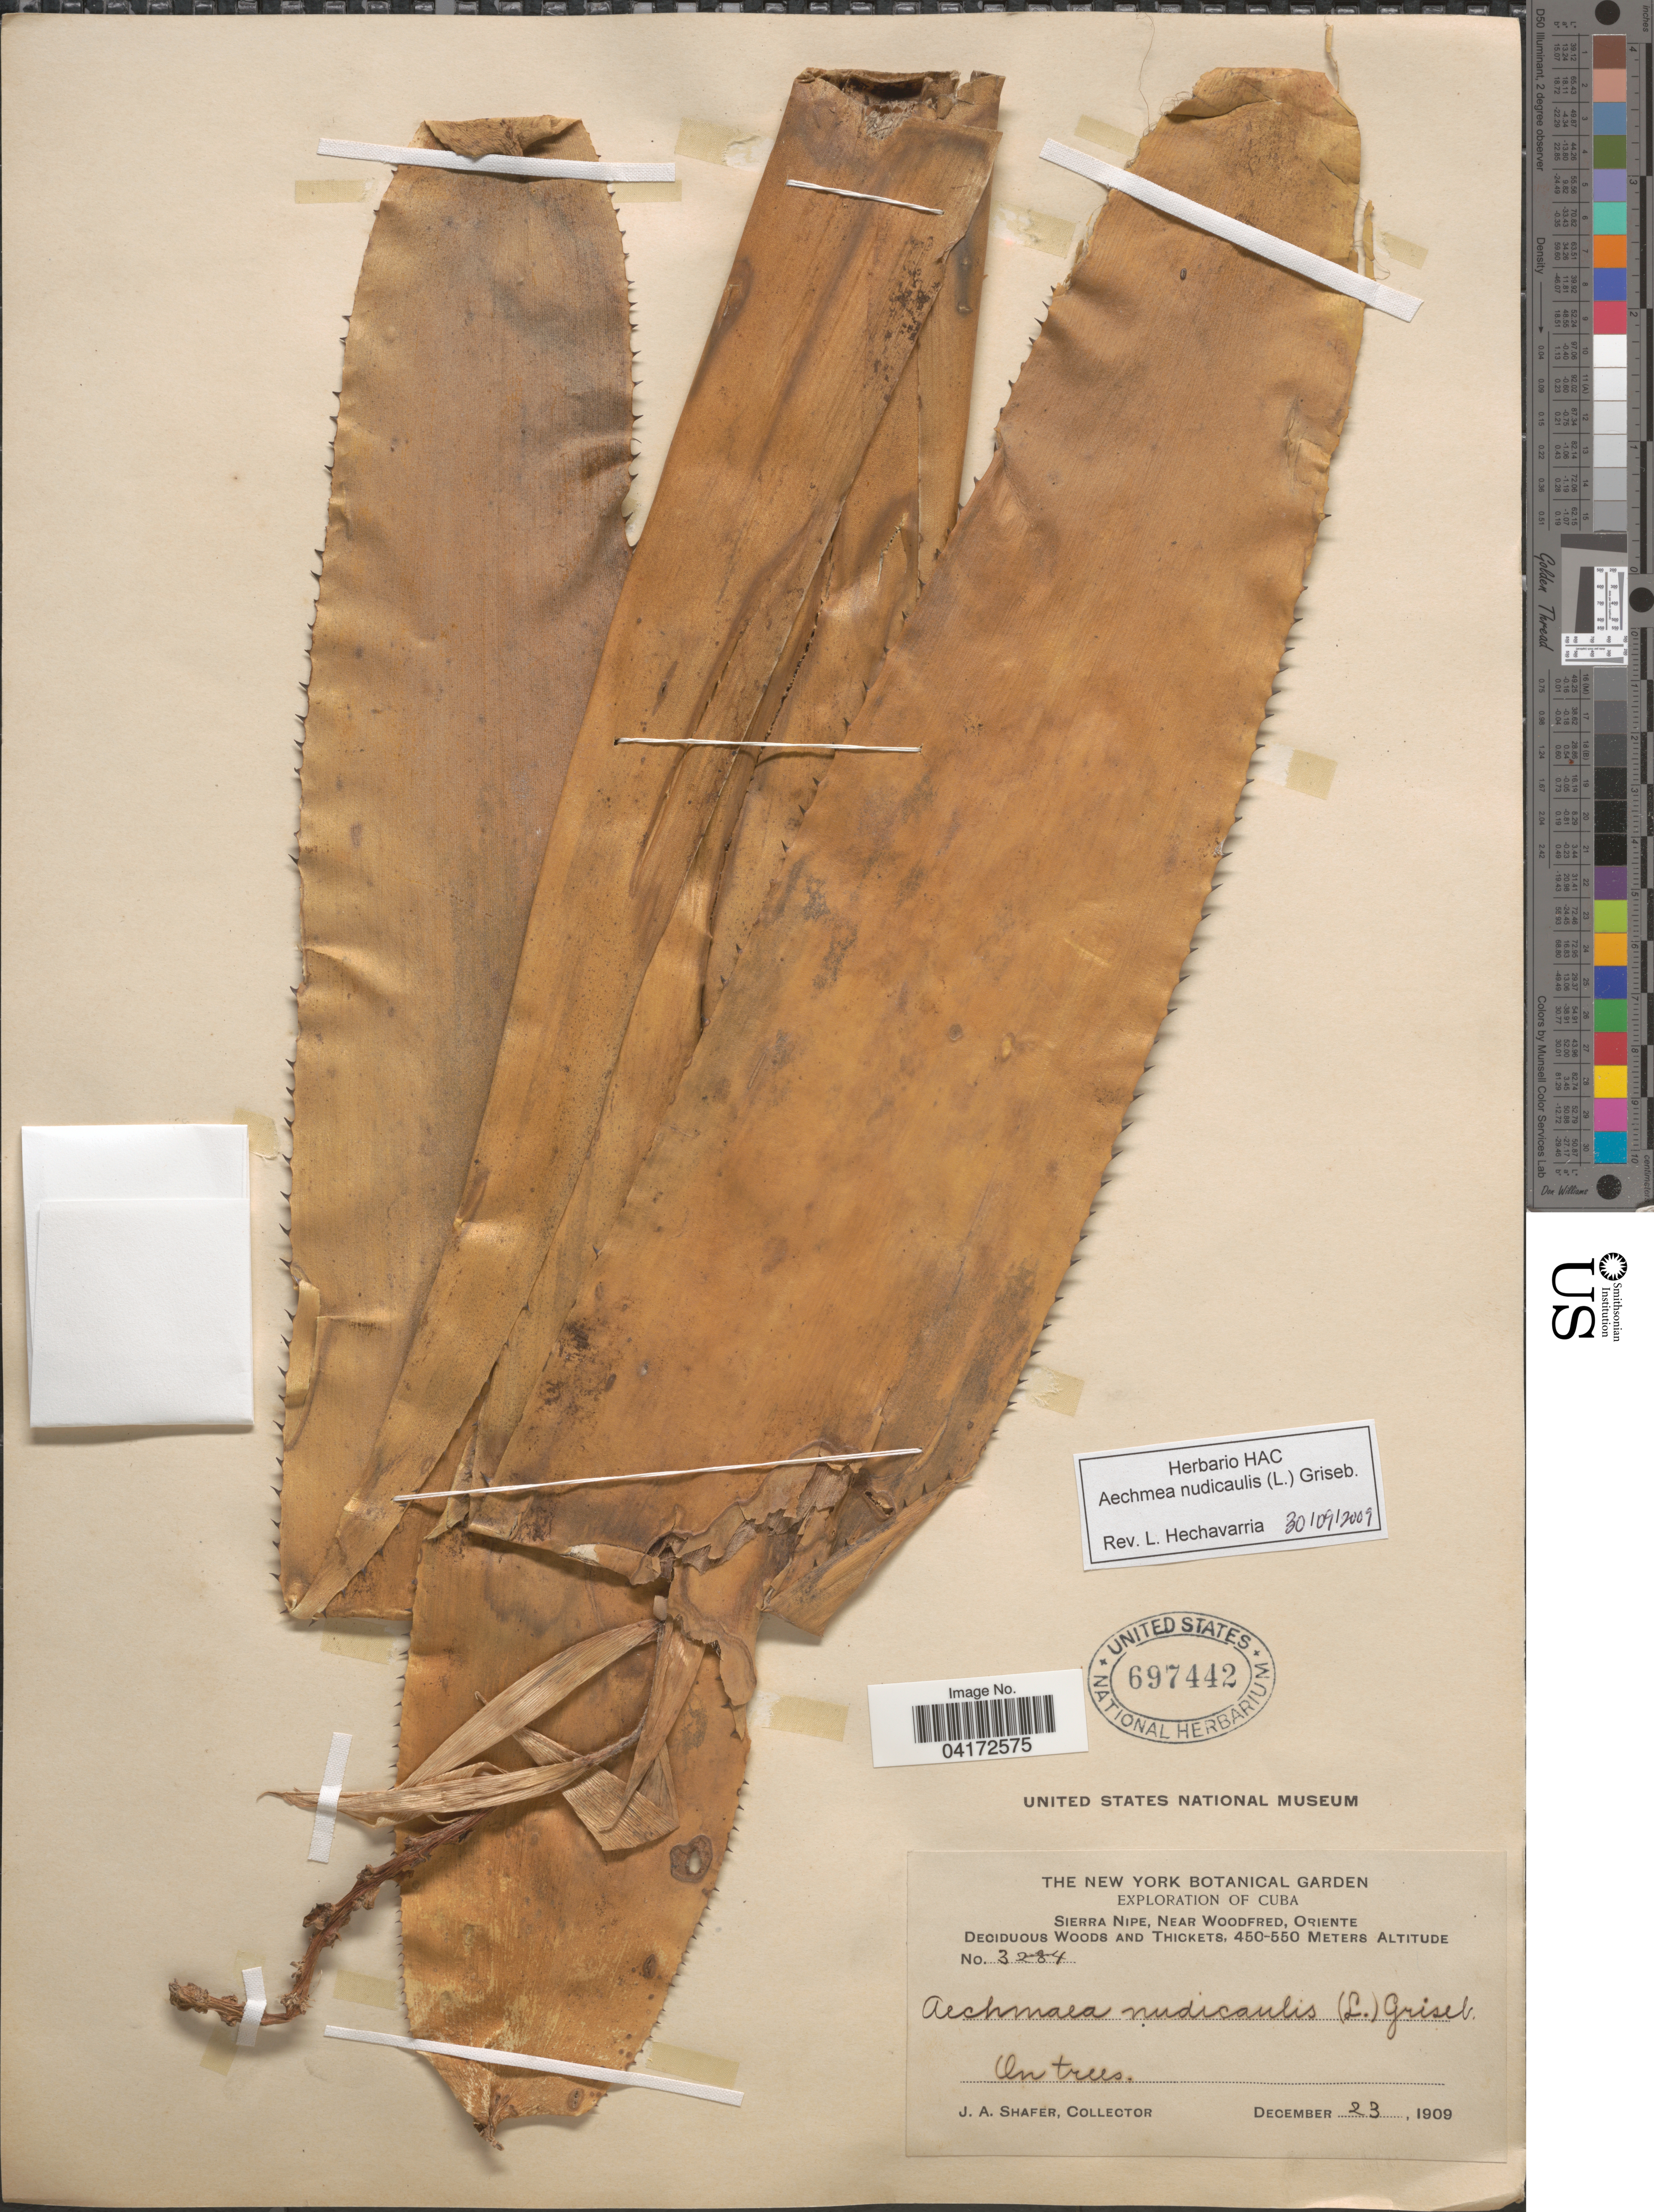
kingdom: Plantae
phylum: Tracheophyta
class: Liliopsida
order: Poales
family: Bromeliaceae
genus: Aechmea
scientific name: Aechmea nudicaulis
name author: (L.) Griseb.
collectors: J. A. Shafer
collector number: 3284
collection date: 1909-12-23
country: Cuba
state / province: Oriente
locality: Exploration of Cuba. Sierra Nipe, near Woodfred.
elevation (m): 450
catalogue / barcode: US 697442